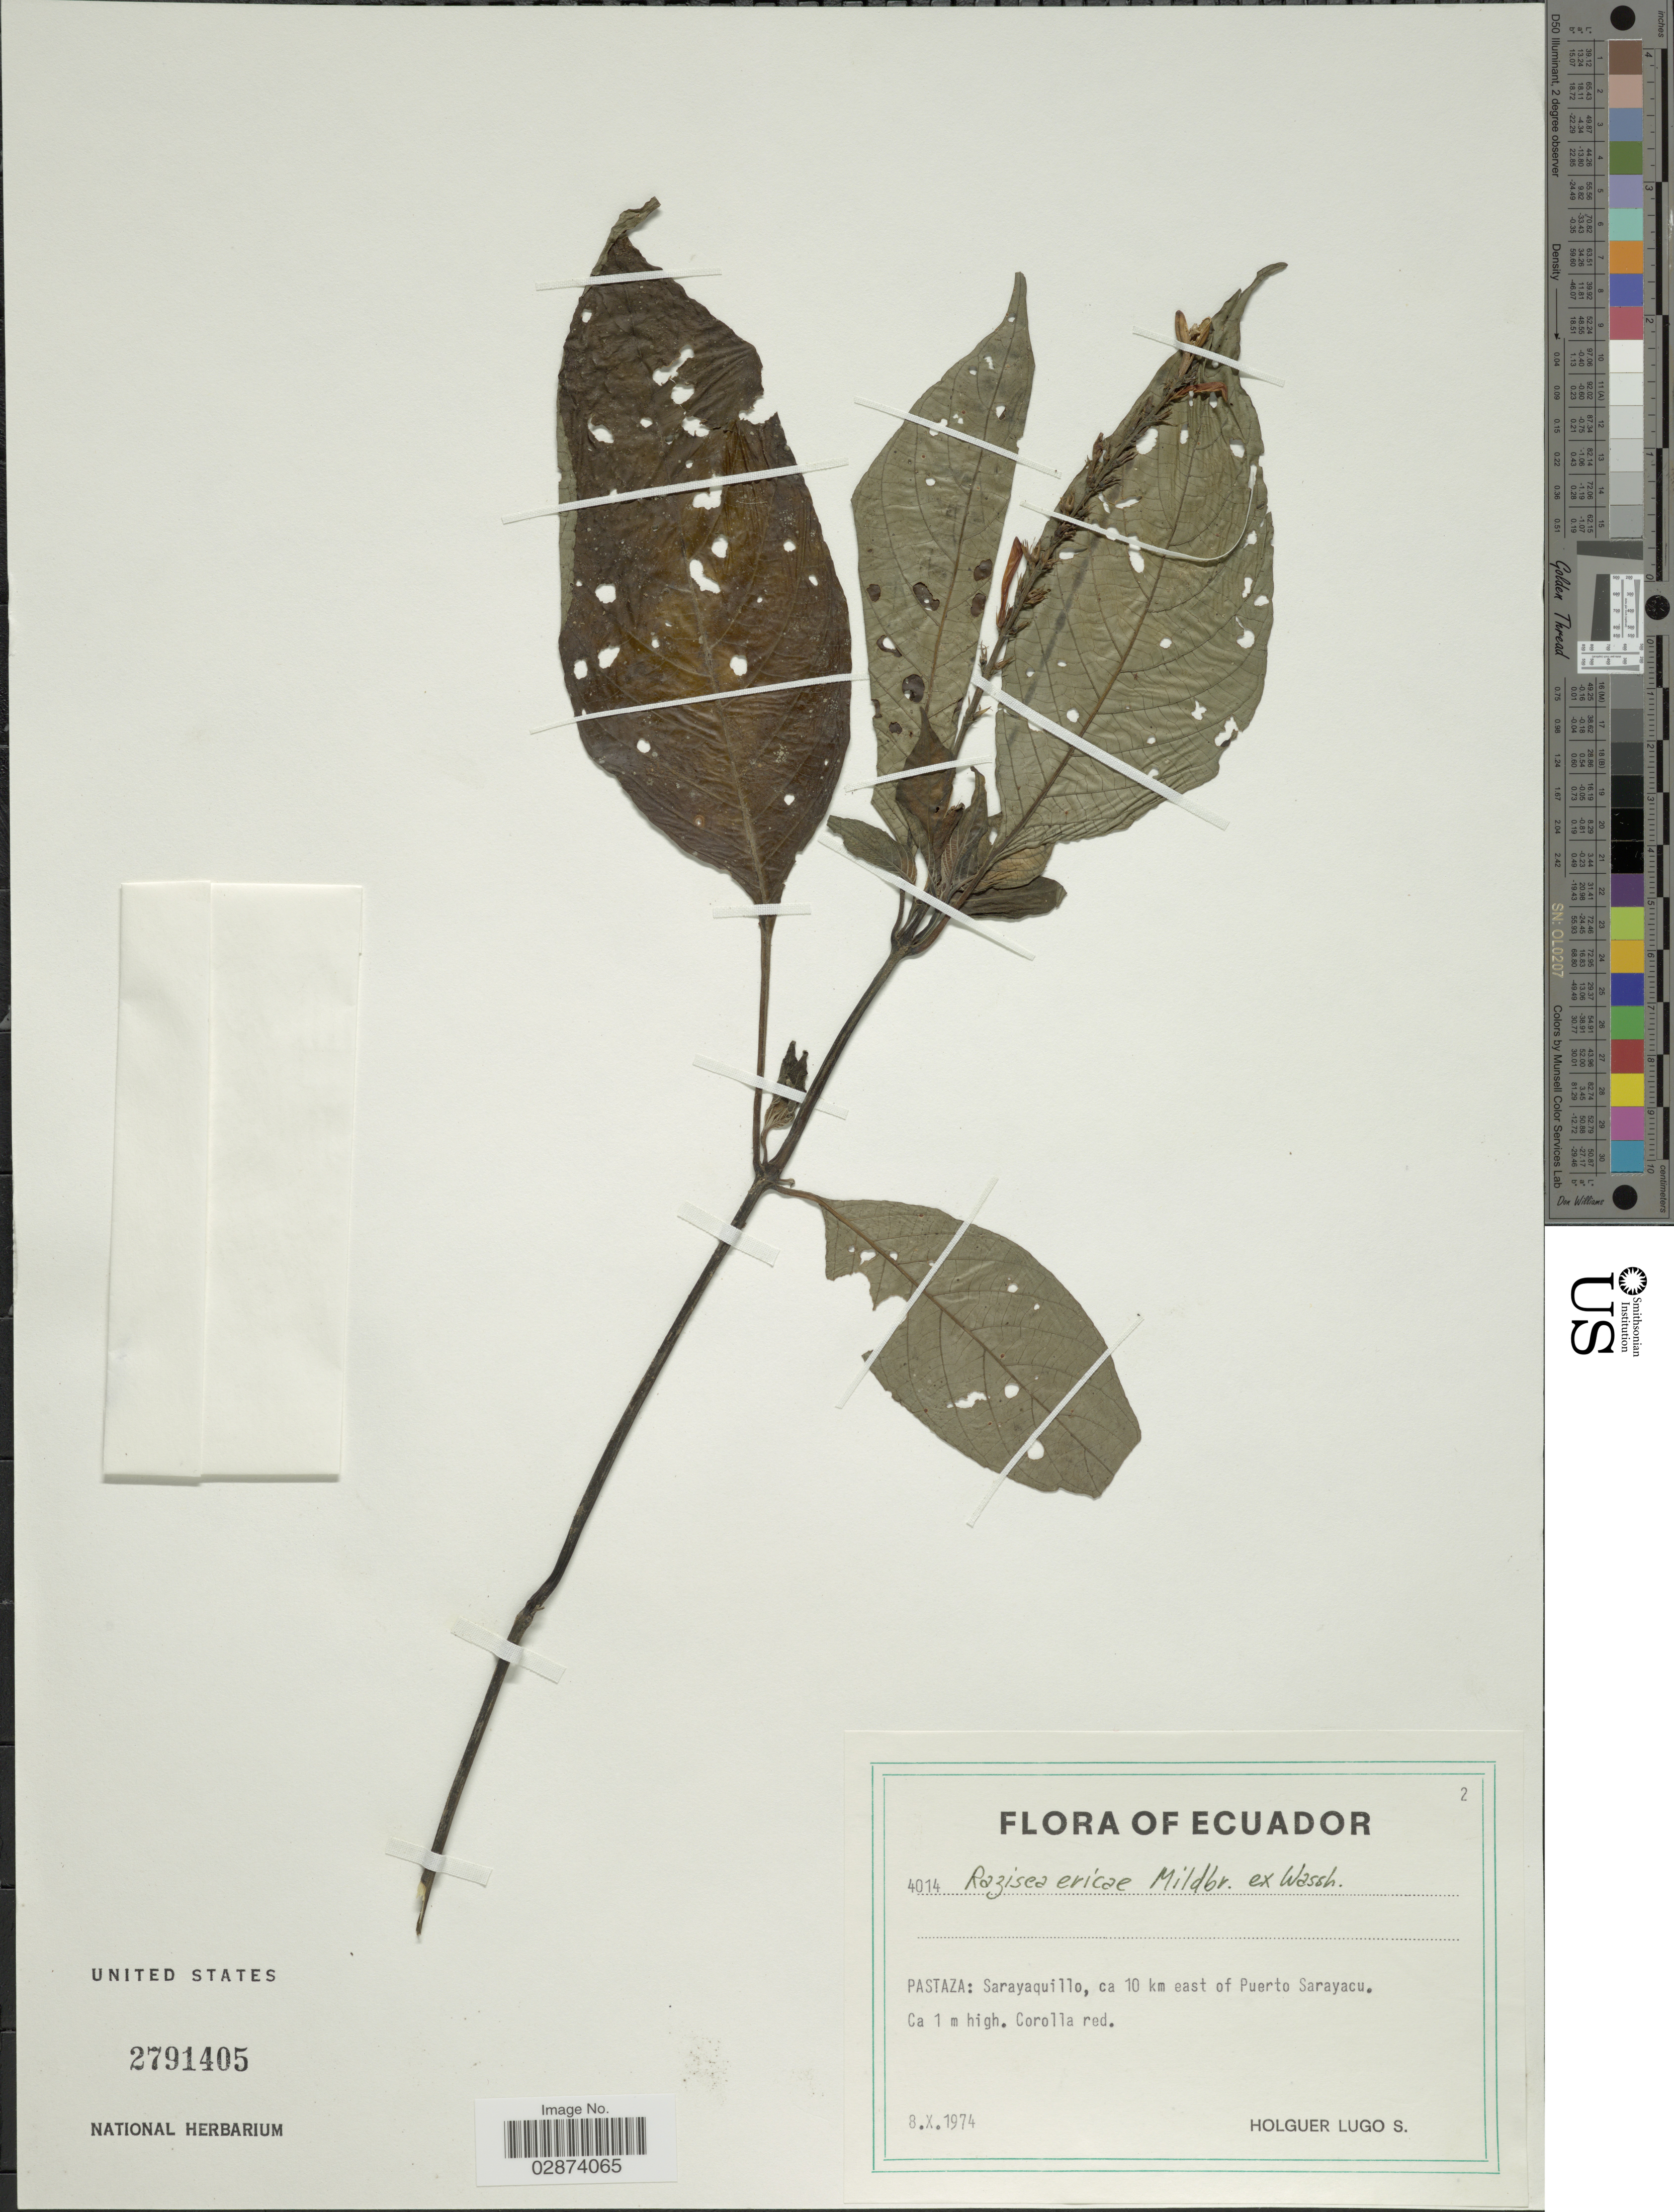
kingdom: Plantae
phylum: Tracheophyta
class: Magnoliopsida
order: Lamiales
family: Acanthaceae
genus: Razisea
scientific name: Razisea ericae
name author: Mildbr. ex Wassh.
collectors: H. Lugo S.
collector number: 4014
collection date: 1974-10-08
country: Ecuador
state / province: Pastaza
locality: Sarayaquillo, ca 10 km east of Puerto Sarayacu.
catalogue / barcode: US 2791405